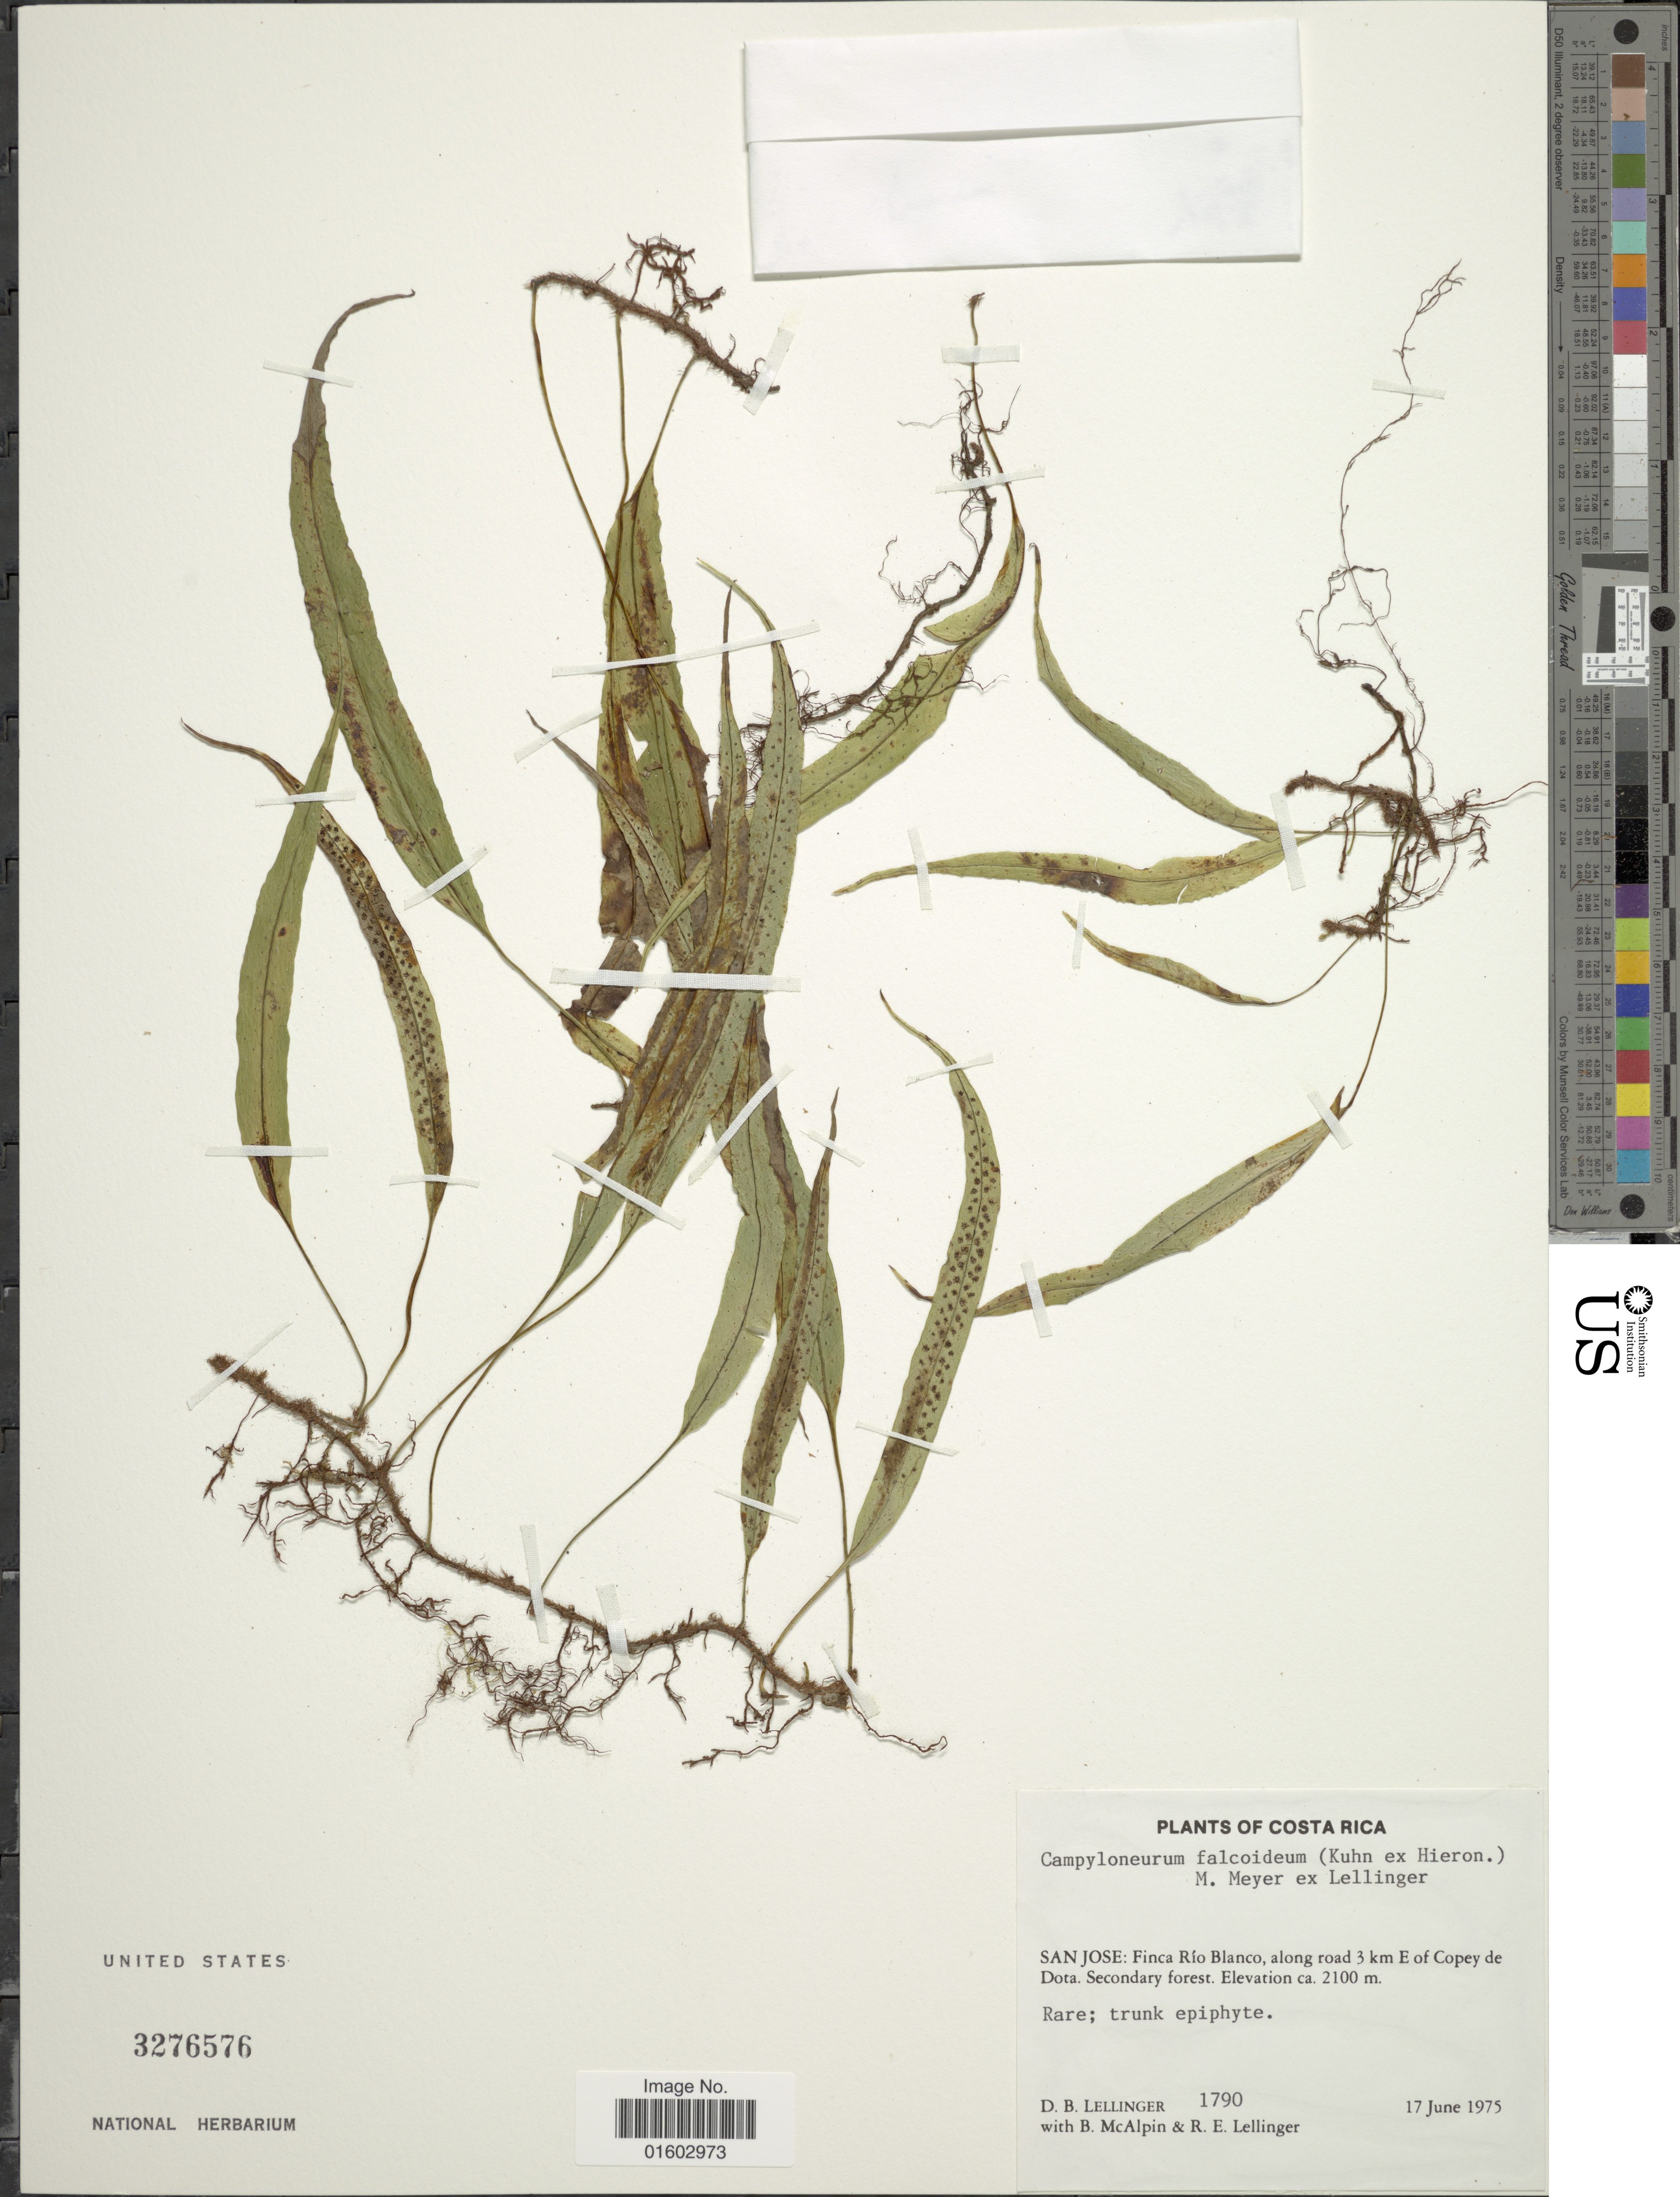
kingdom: Plantae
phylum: Tracheophyta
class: Polypodiopsida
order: Polypodiales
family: Polypodiaceae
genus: Campyloneurum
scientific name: Campyloneurum falcoideum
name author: (Kuhn ex Hieron.) M. Mey. ex Lellinger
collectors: D. B. Lellinger, B. McAlpin & R. E. Lellinger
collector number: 1790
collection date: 1975-06-17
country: Costa Rica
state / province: San José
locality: Finca Rio Blanco, along road 3 km E of Copey de Dota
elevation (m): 2100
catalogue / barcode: US 3276576